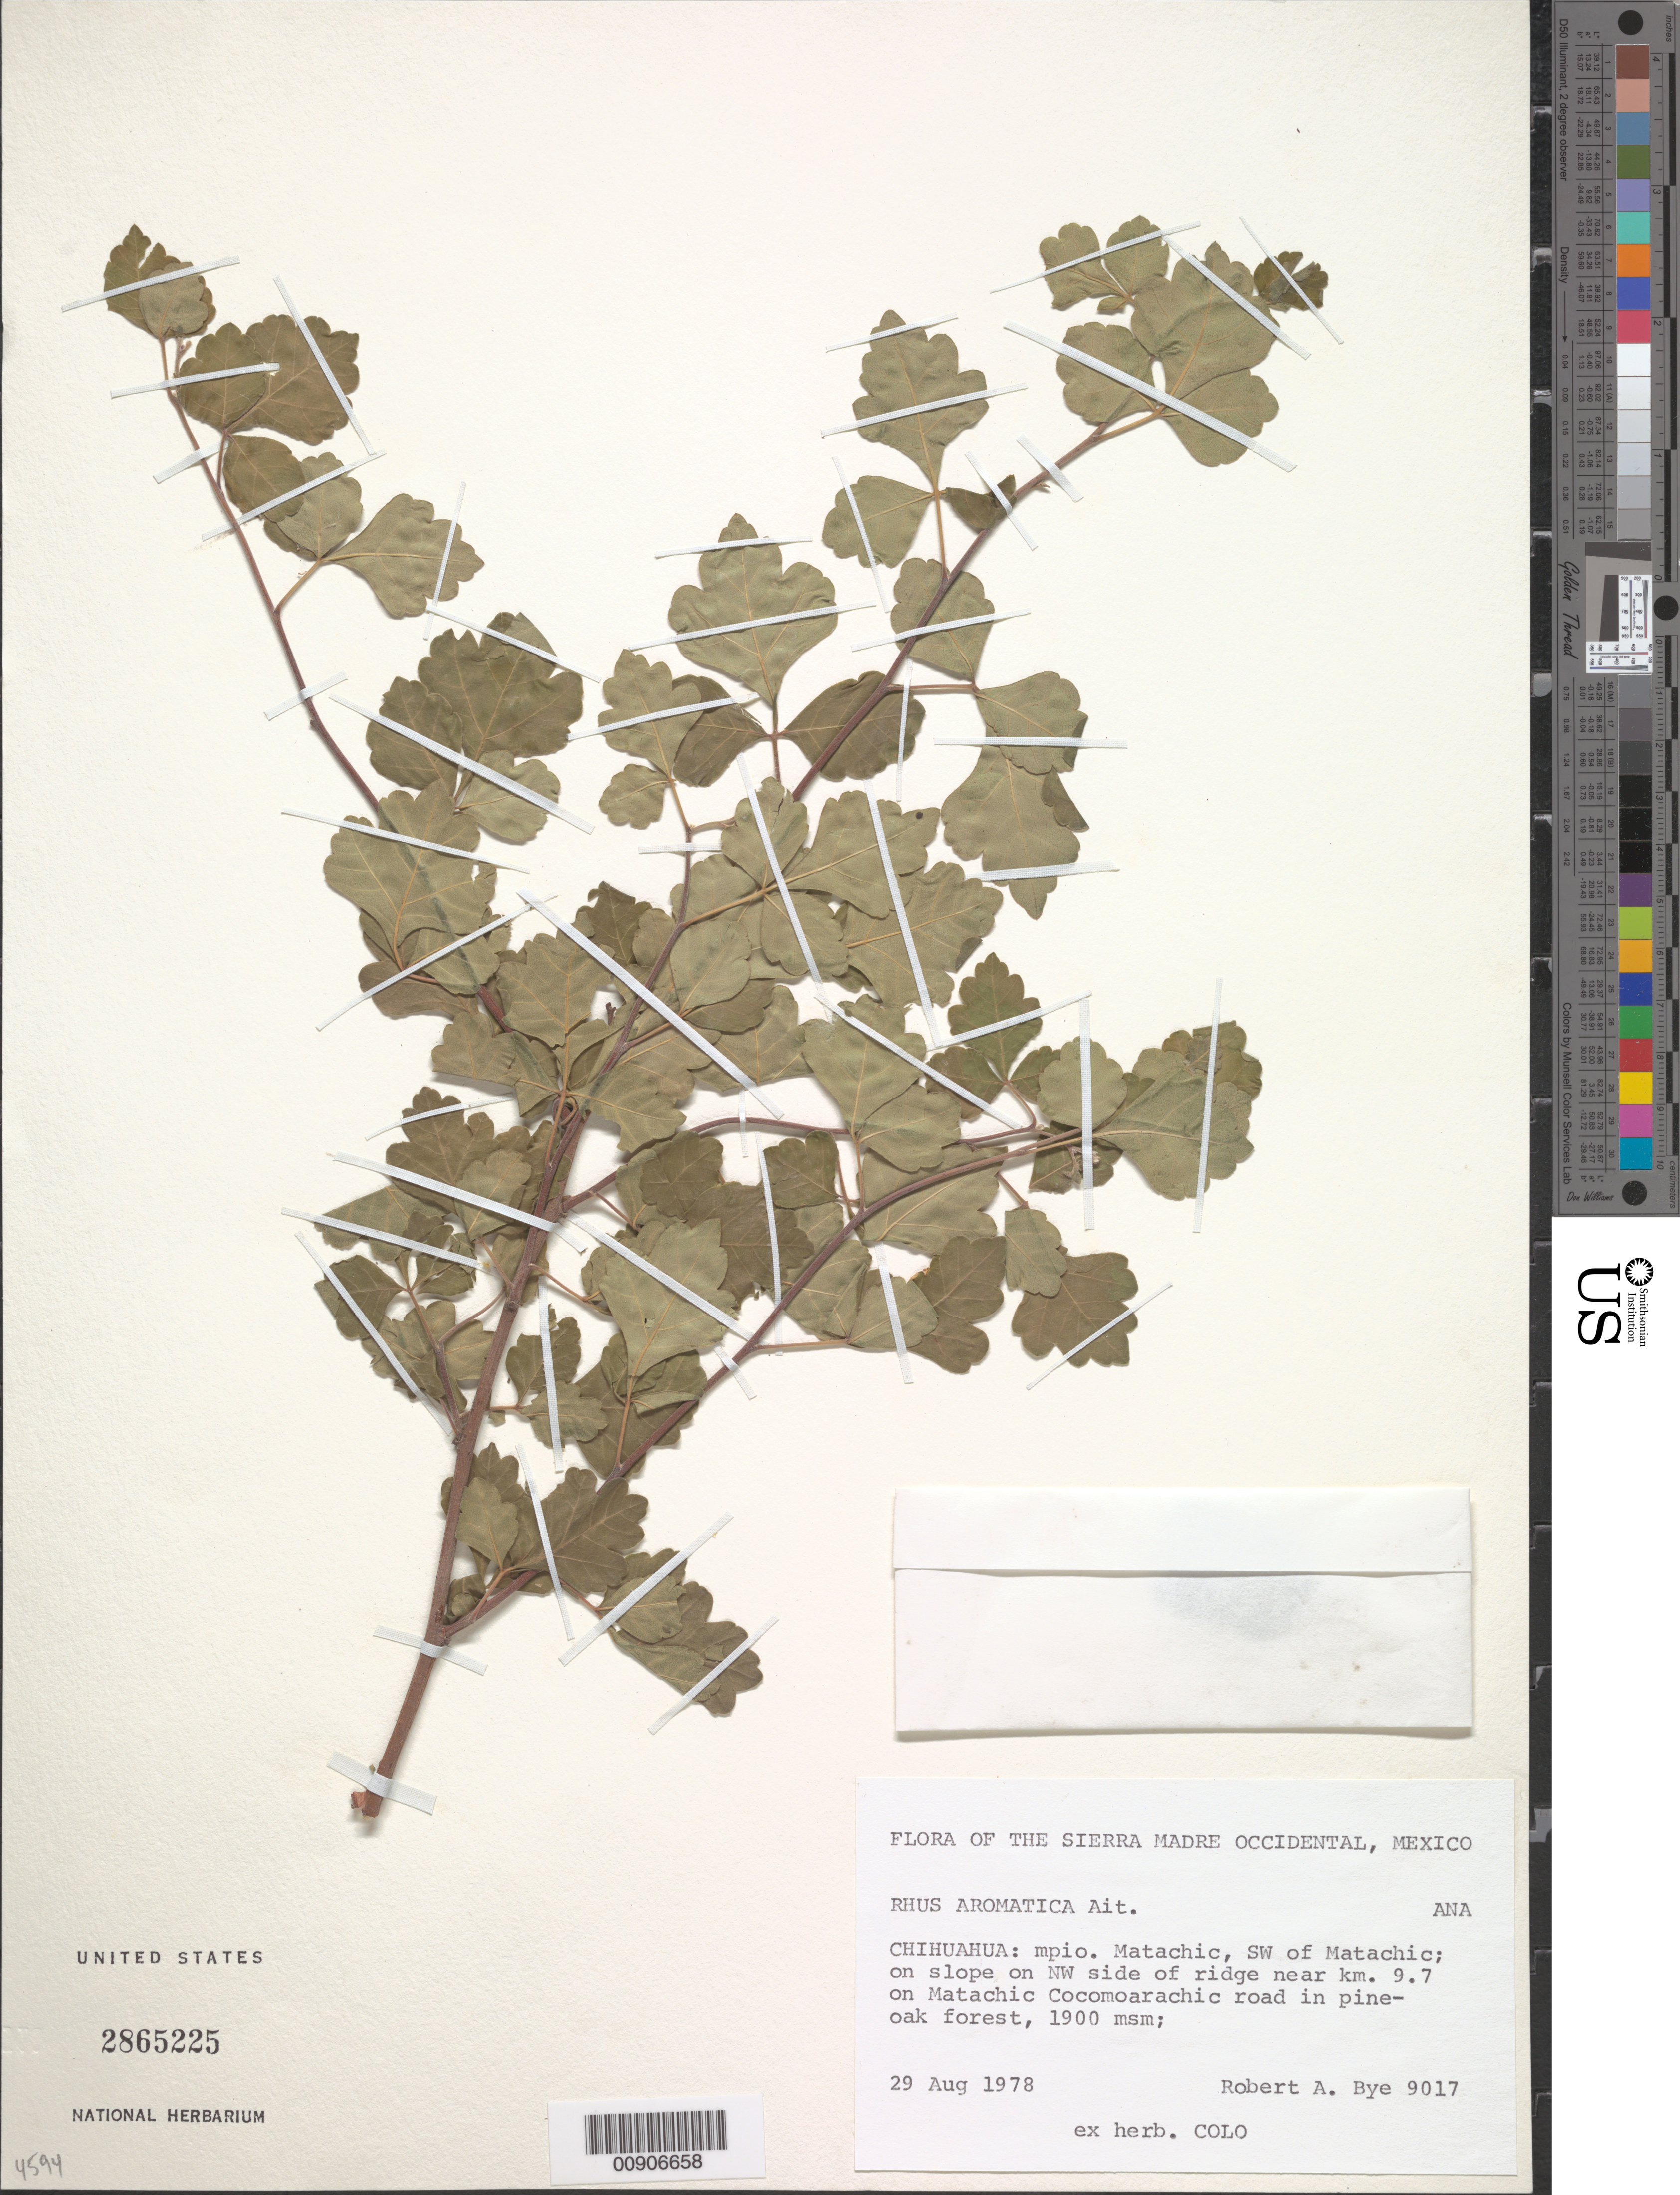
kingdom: Plantae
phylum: Tracheophyta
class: Magnoliopsida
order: Sapindales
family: Anacardiaceae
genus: Rhus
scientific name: Rhus aromatica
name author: Aiton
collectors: R. A. Bye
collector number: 9017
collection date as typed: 29 Aug 1978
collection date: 1978-08-29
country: Mexico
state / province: Chihuahua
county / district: Matachic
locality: Chihuahua: Mpio. Matachic, SW of Matachic; on slope on NW side of ridge near km. 9.7 on Matachic Cocomoarachic road.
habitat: In pine oak forest.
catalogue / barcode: US 2865225